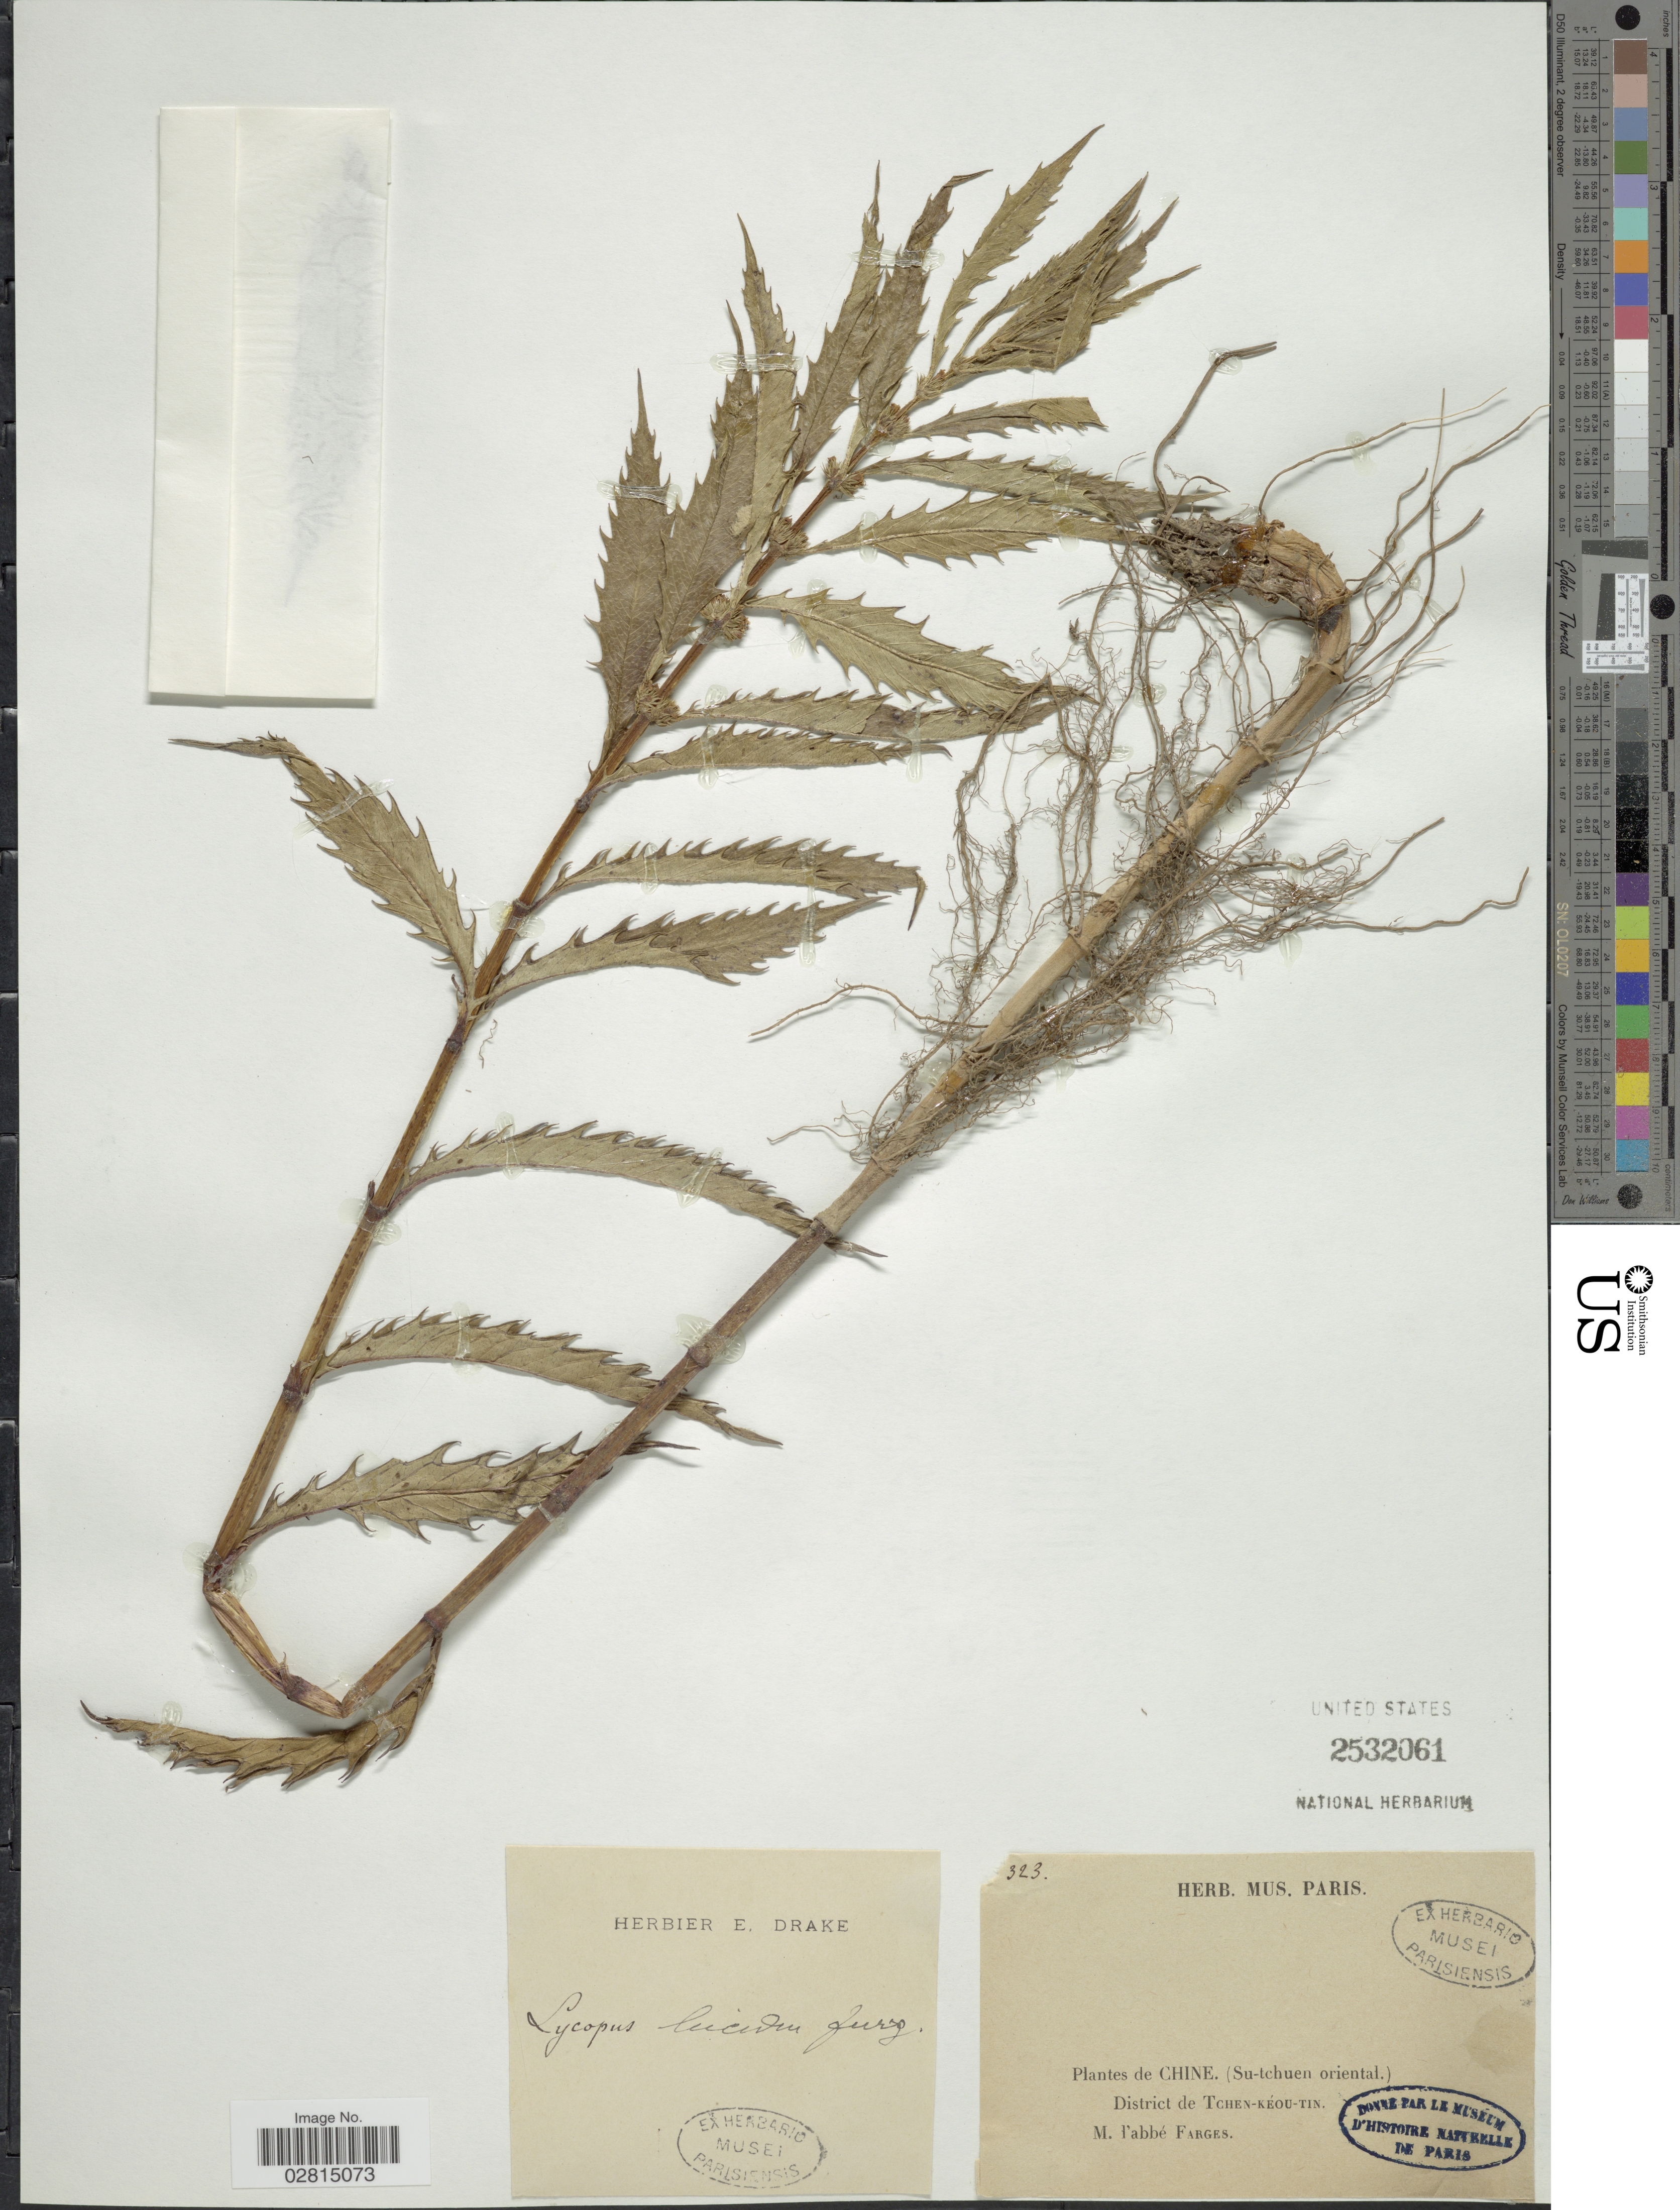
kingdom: Plantae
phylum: Tracheophyta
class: Magnoliopsida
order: Lamiales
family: Lamiaceae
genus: Lycopus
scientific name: Lycopus lucidus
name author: Turcz. ex Benth.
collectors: M. Farges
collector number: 323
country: China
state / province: Sichuan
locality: (Su-tchuen oriental), District de Tchen-Kéou-Tin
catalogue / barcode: US 2532061